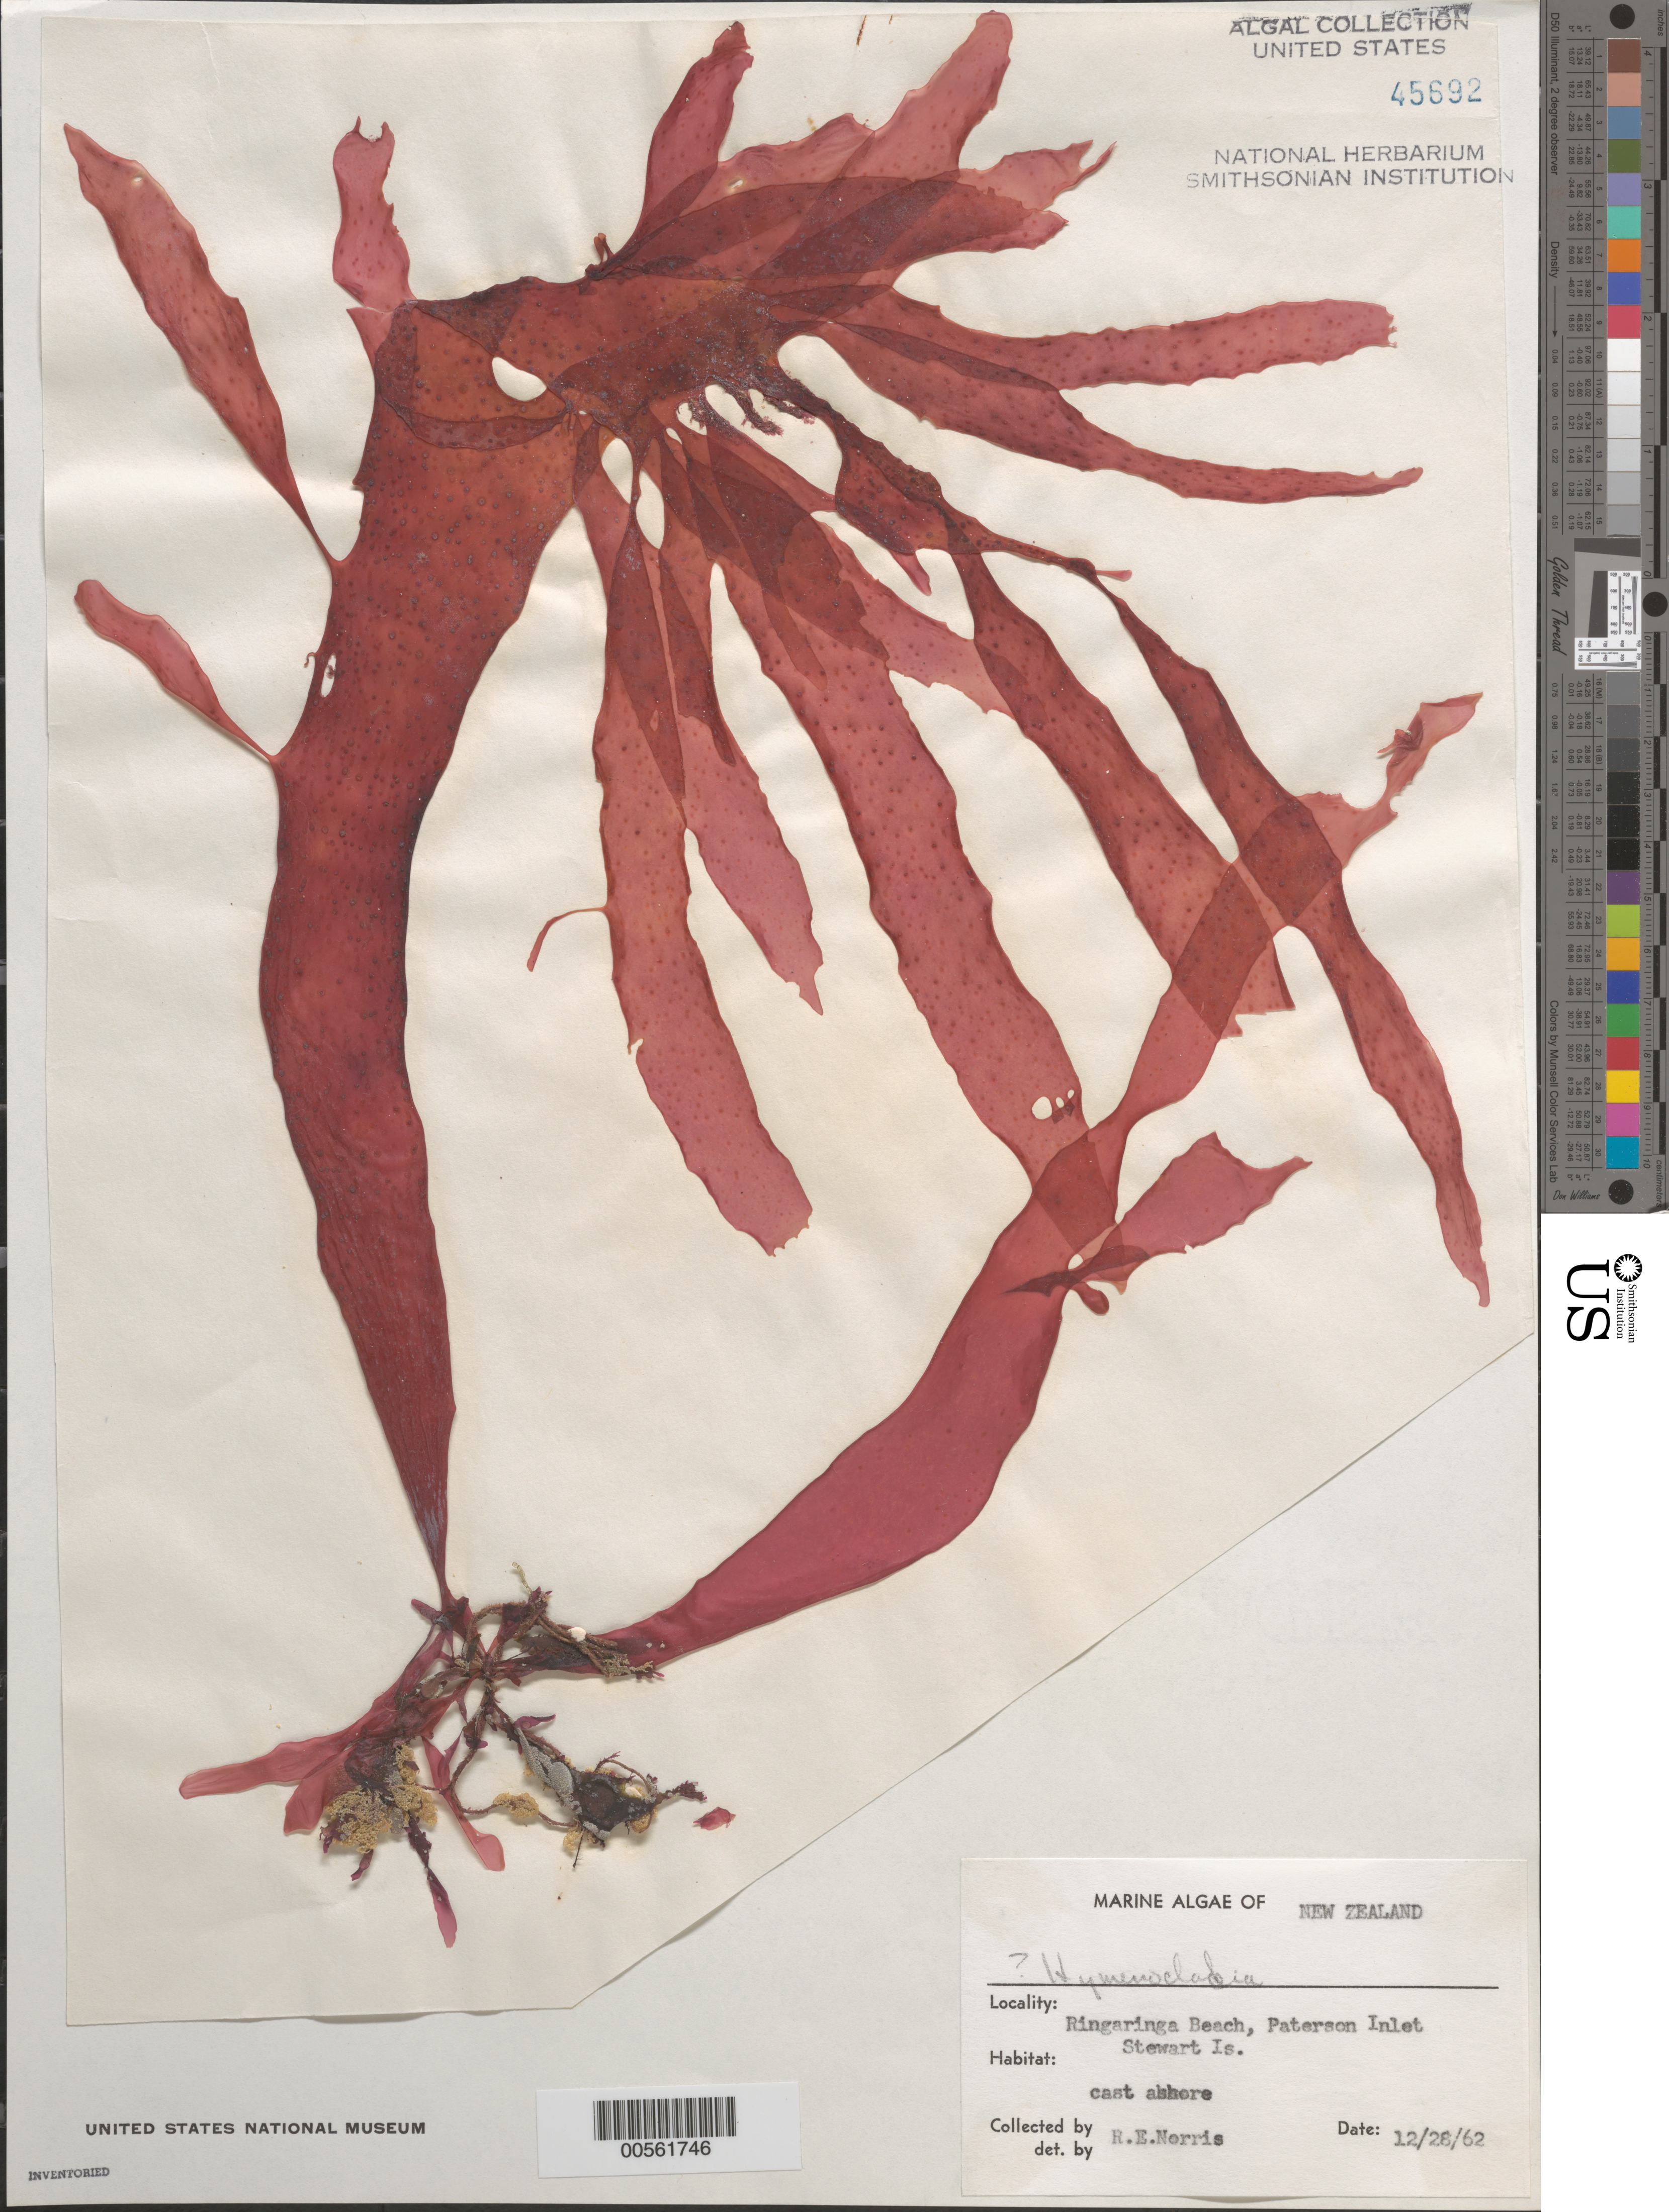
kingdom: Plantae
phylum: Rhodophyta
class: Florideophyceae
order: Rhodymeniales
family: Hymenocladiaceae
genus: Hymenocladia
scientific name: Hymenocladia sp.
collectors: R. E. Norris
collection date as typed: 28 Dec 1962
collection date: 1962-12-28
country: New Zealand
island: Stewart Island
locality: Ringaringa Beach, Paterson Inlet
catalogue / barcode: US 45692